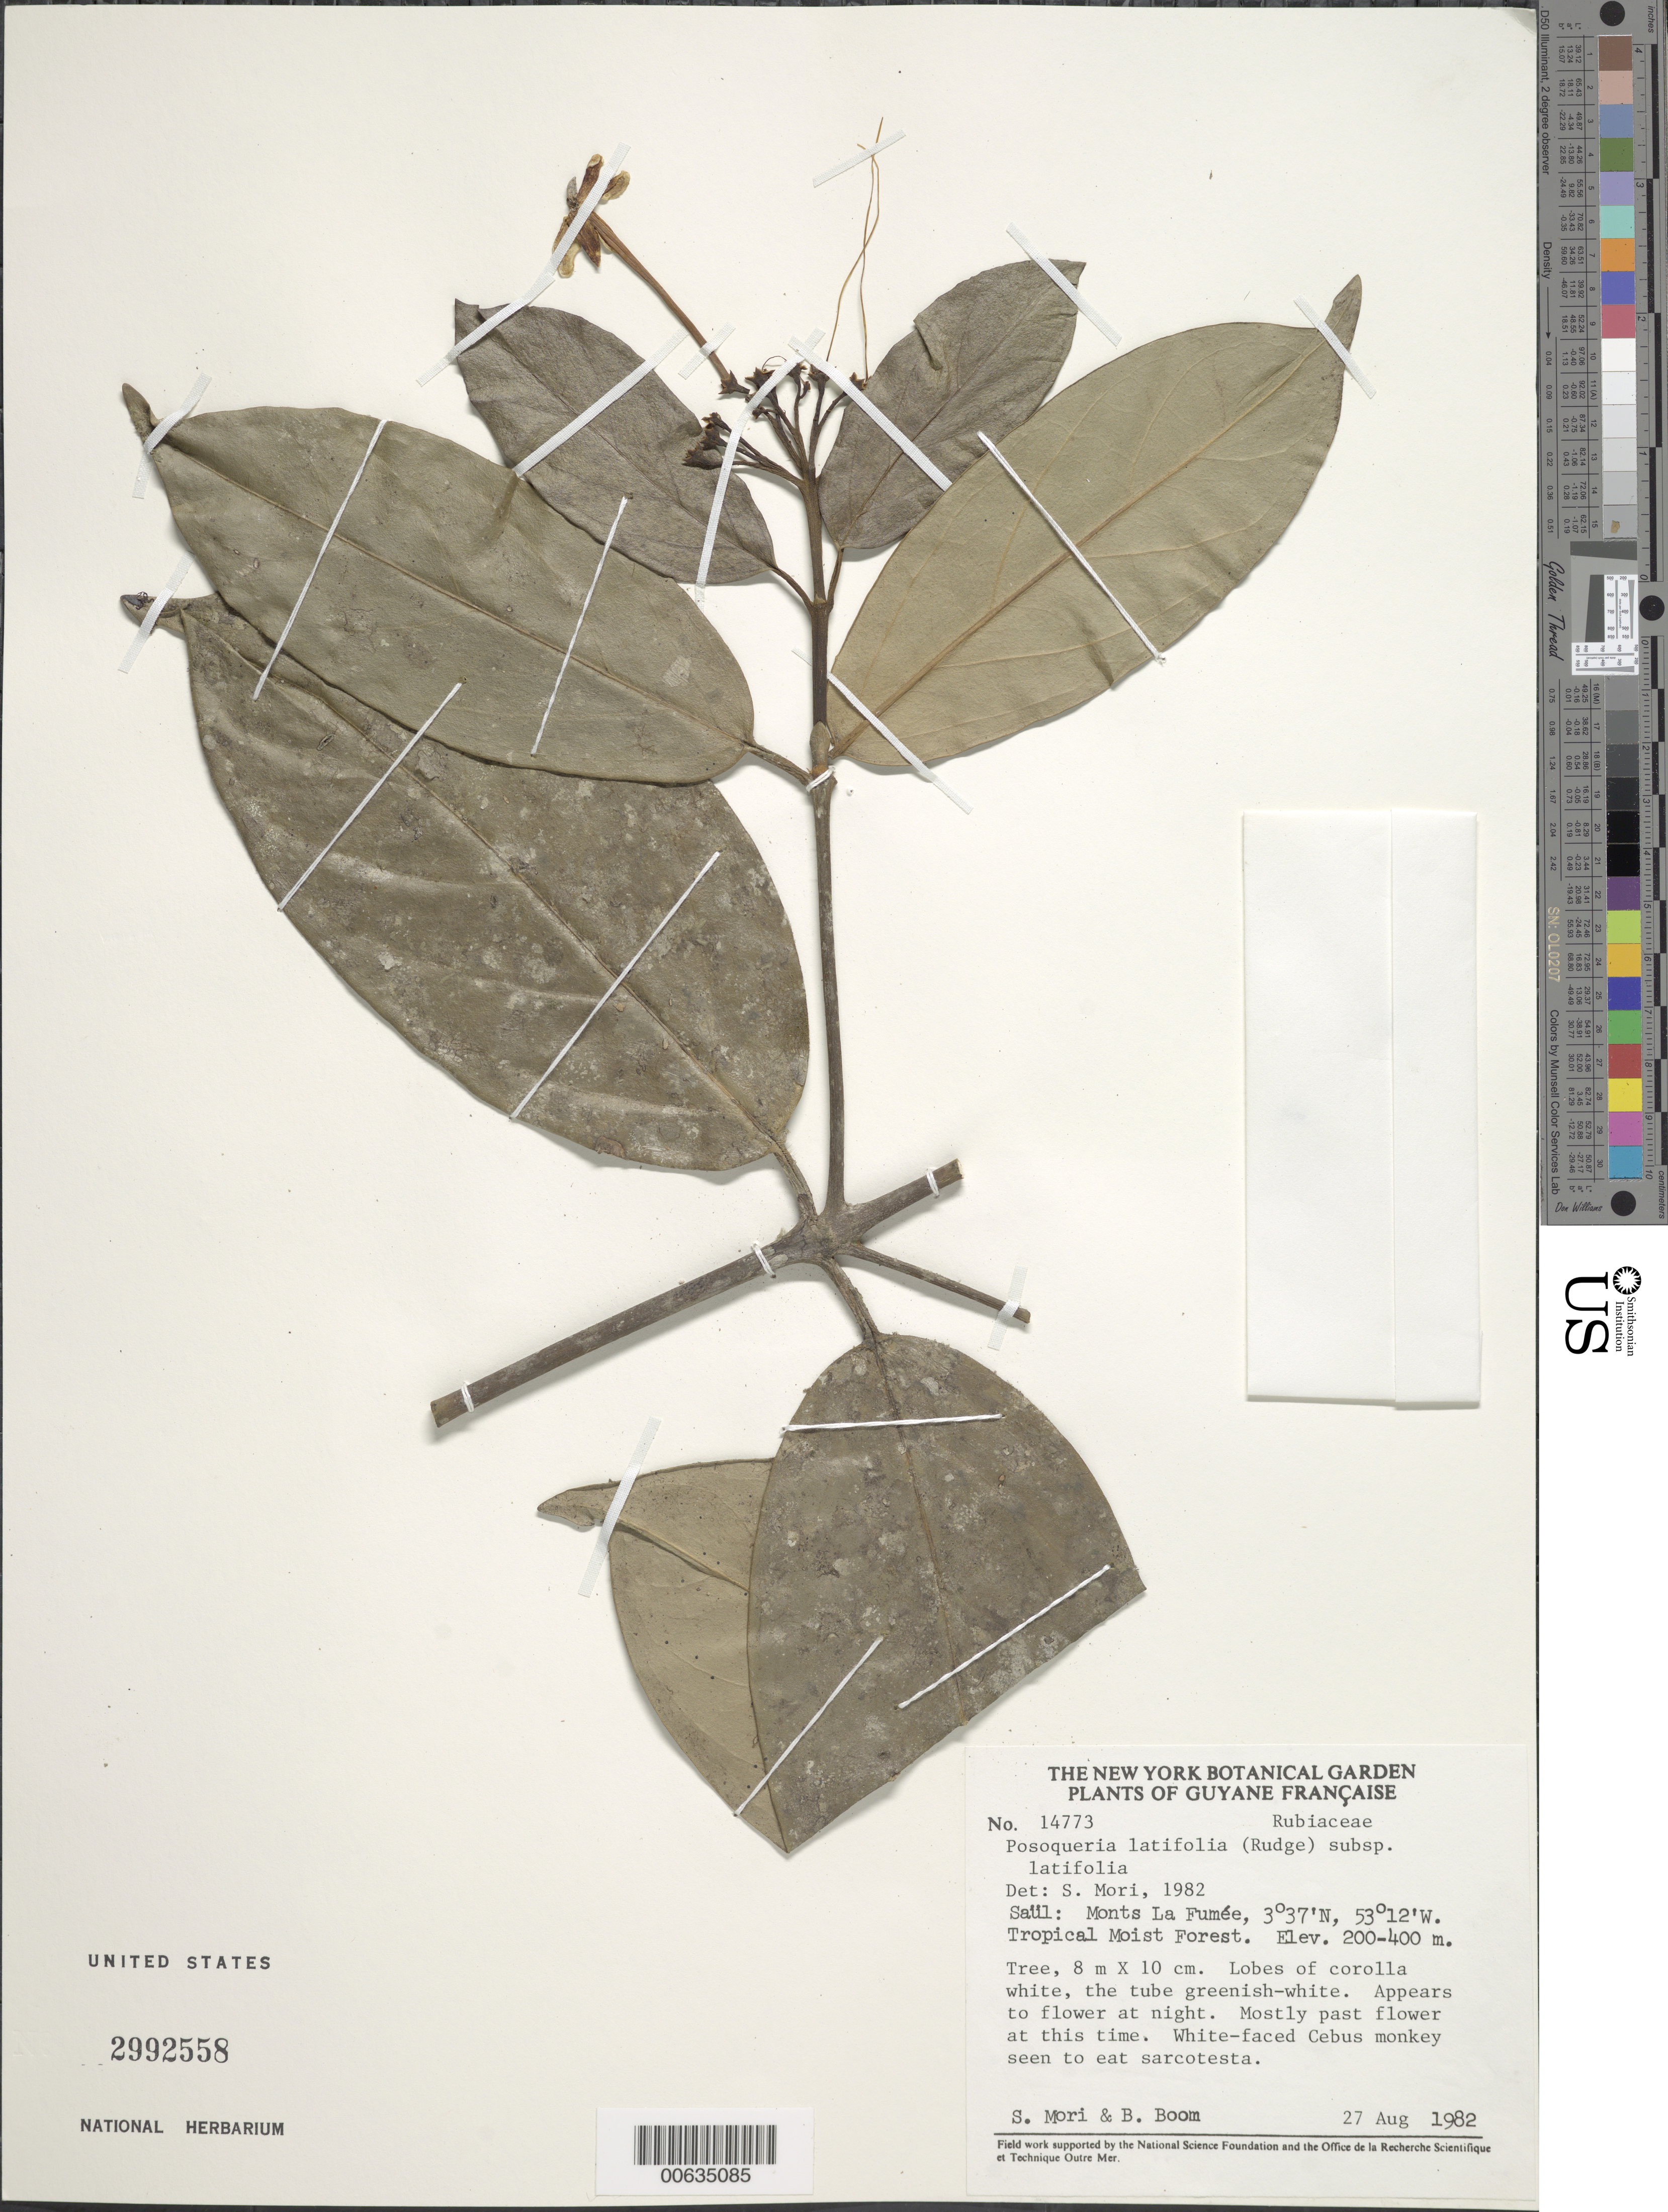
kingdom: Plantae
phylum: Tracheophyta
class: Magnoliopsida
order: Gentianales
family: Rubiaceae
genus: Posoqueria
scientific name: Posoqueria latifolia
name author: (Rudge) Roem. & Schult.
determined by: Mori, Scott A.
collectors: S. Mori & B. M. Boom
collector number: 14773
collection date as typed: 27-Aug-82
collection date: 1982-08-27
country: French Guiana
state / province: Saint-Laurent-du-Maroni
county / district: Saül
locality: Saül, Monts La Fumée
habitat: Tropical moist forest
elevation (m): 200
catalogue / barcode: US 2992558